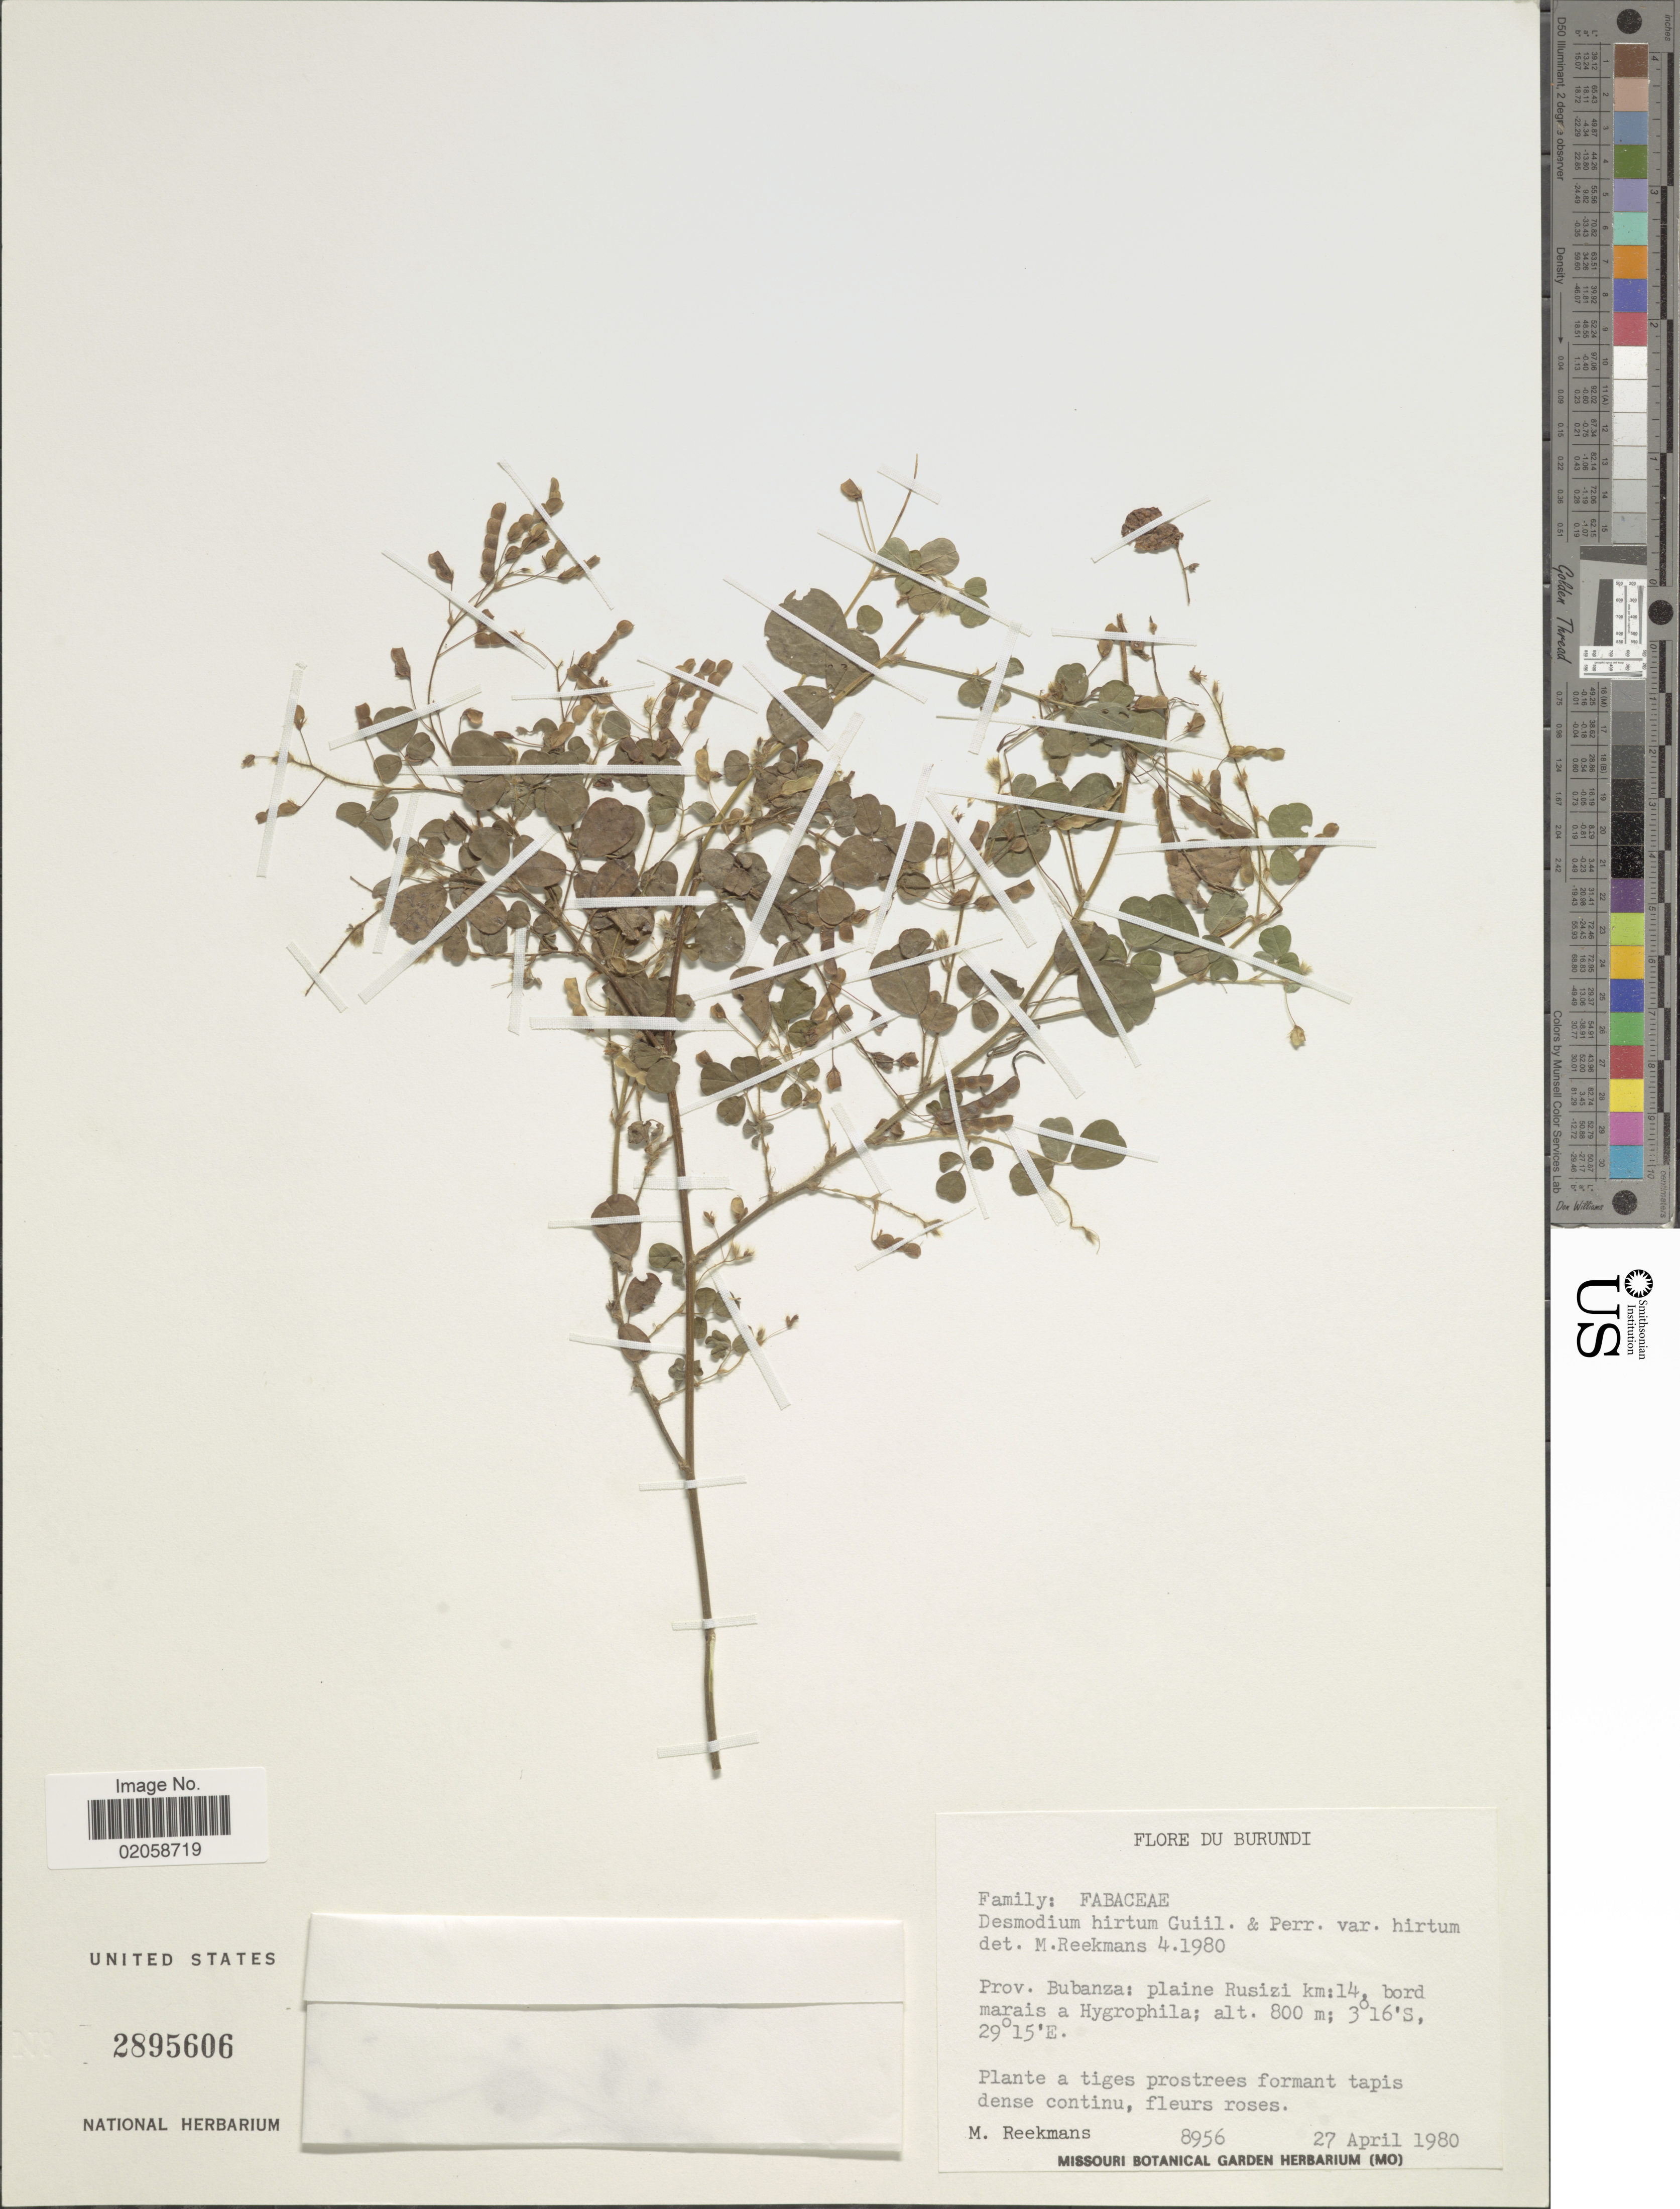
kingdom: Plantae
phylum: Tracheophyta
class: Magnoliopsida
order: Fabales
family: Fabaceae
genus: Grona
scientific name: Grona hirta var. hirta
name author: (Guill. & Perr.) H. Ohashi & K. Ohashi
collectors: M. Reekmans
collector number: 8956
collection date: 1980-04-27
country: Burundi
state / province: Bubanza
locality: Prov. Bubanza: plaine Rusizi km 14, bord marais a Hyggrophila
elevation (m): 800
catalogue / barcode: US 2895606